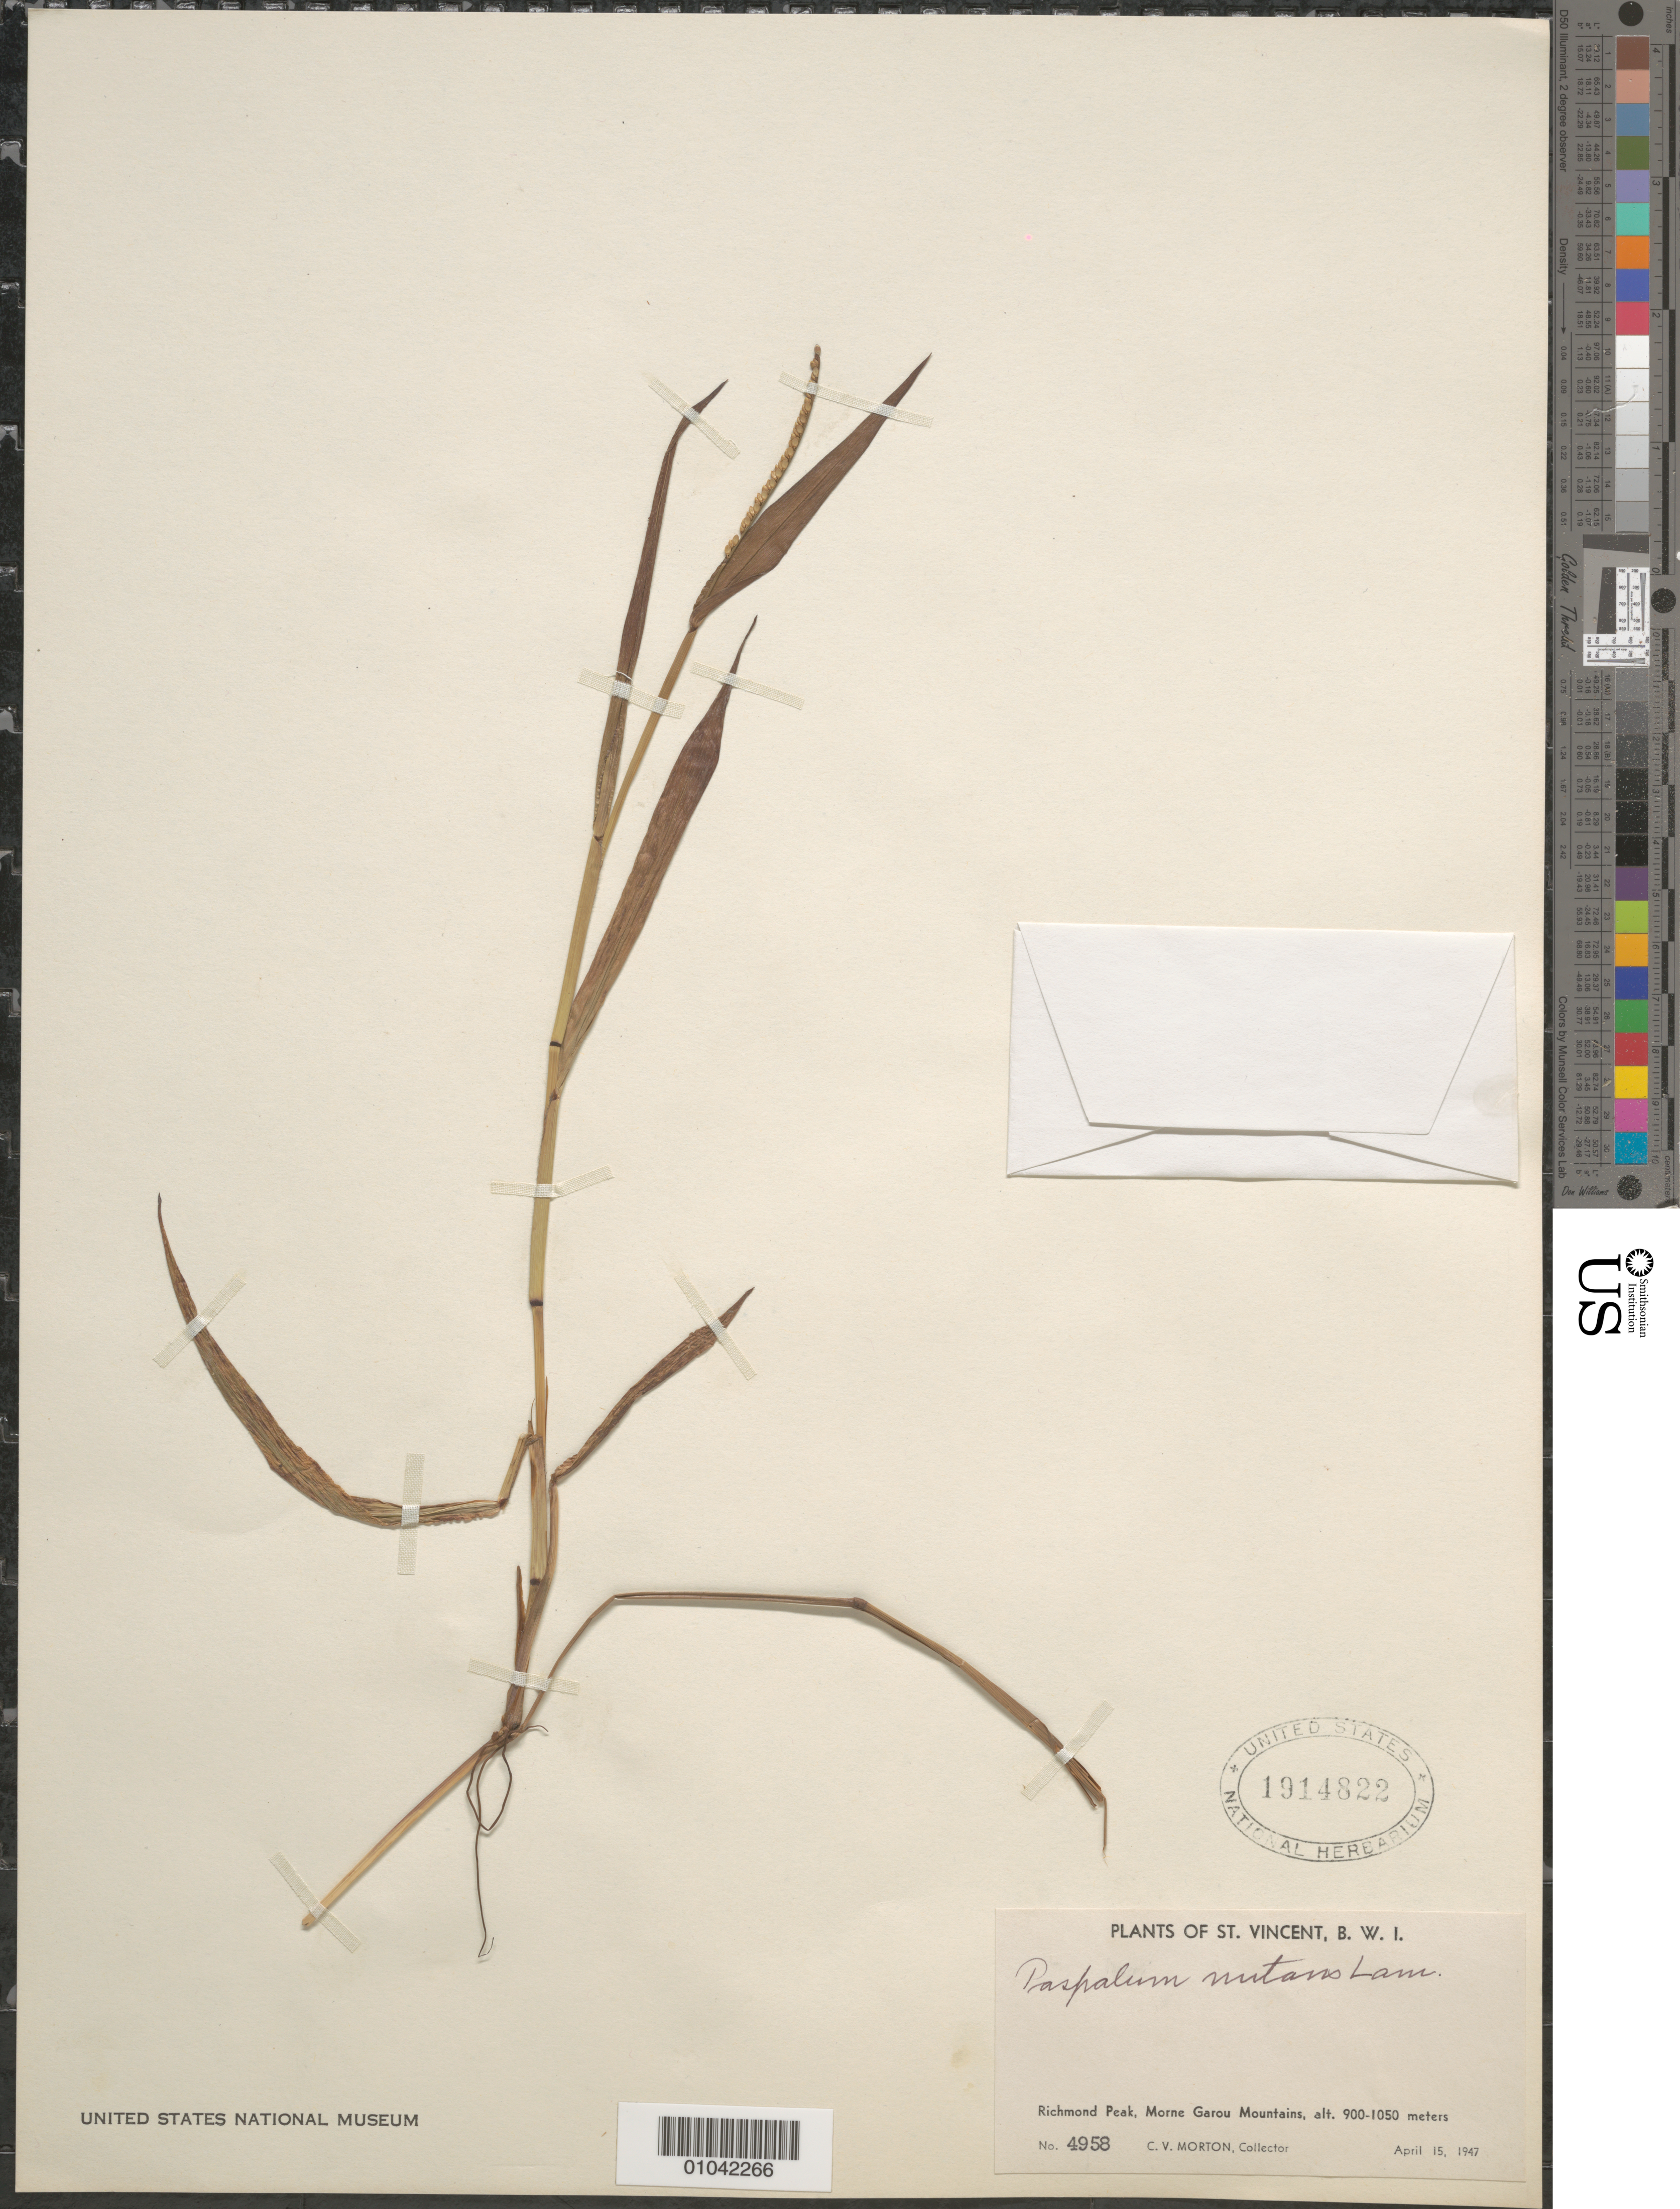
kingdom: Plantae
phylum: Tracheophyta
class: Liliopsida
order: Poales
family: Poaceae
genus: Paspalum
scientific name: Paspalum nutans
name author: Lam.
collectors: C. V. Morton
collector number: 4958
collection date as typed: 15 Apr 1947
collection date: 1947-04-15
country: St. Vincent - Grenadines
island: St. Vincent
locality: Richmond Peak, Morne Garou Mountains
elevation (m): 900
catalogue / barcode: US 1914822